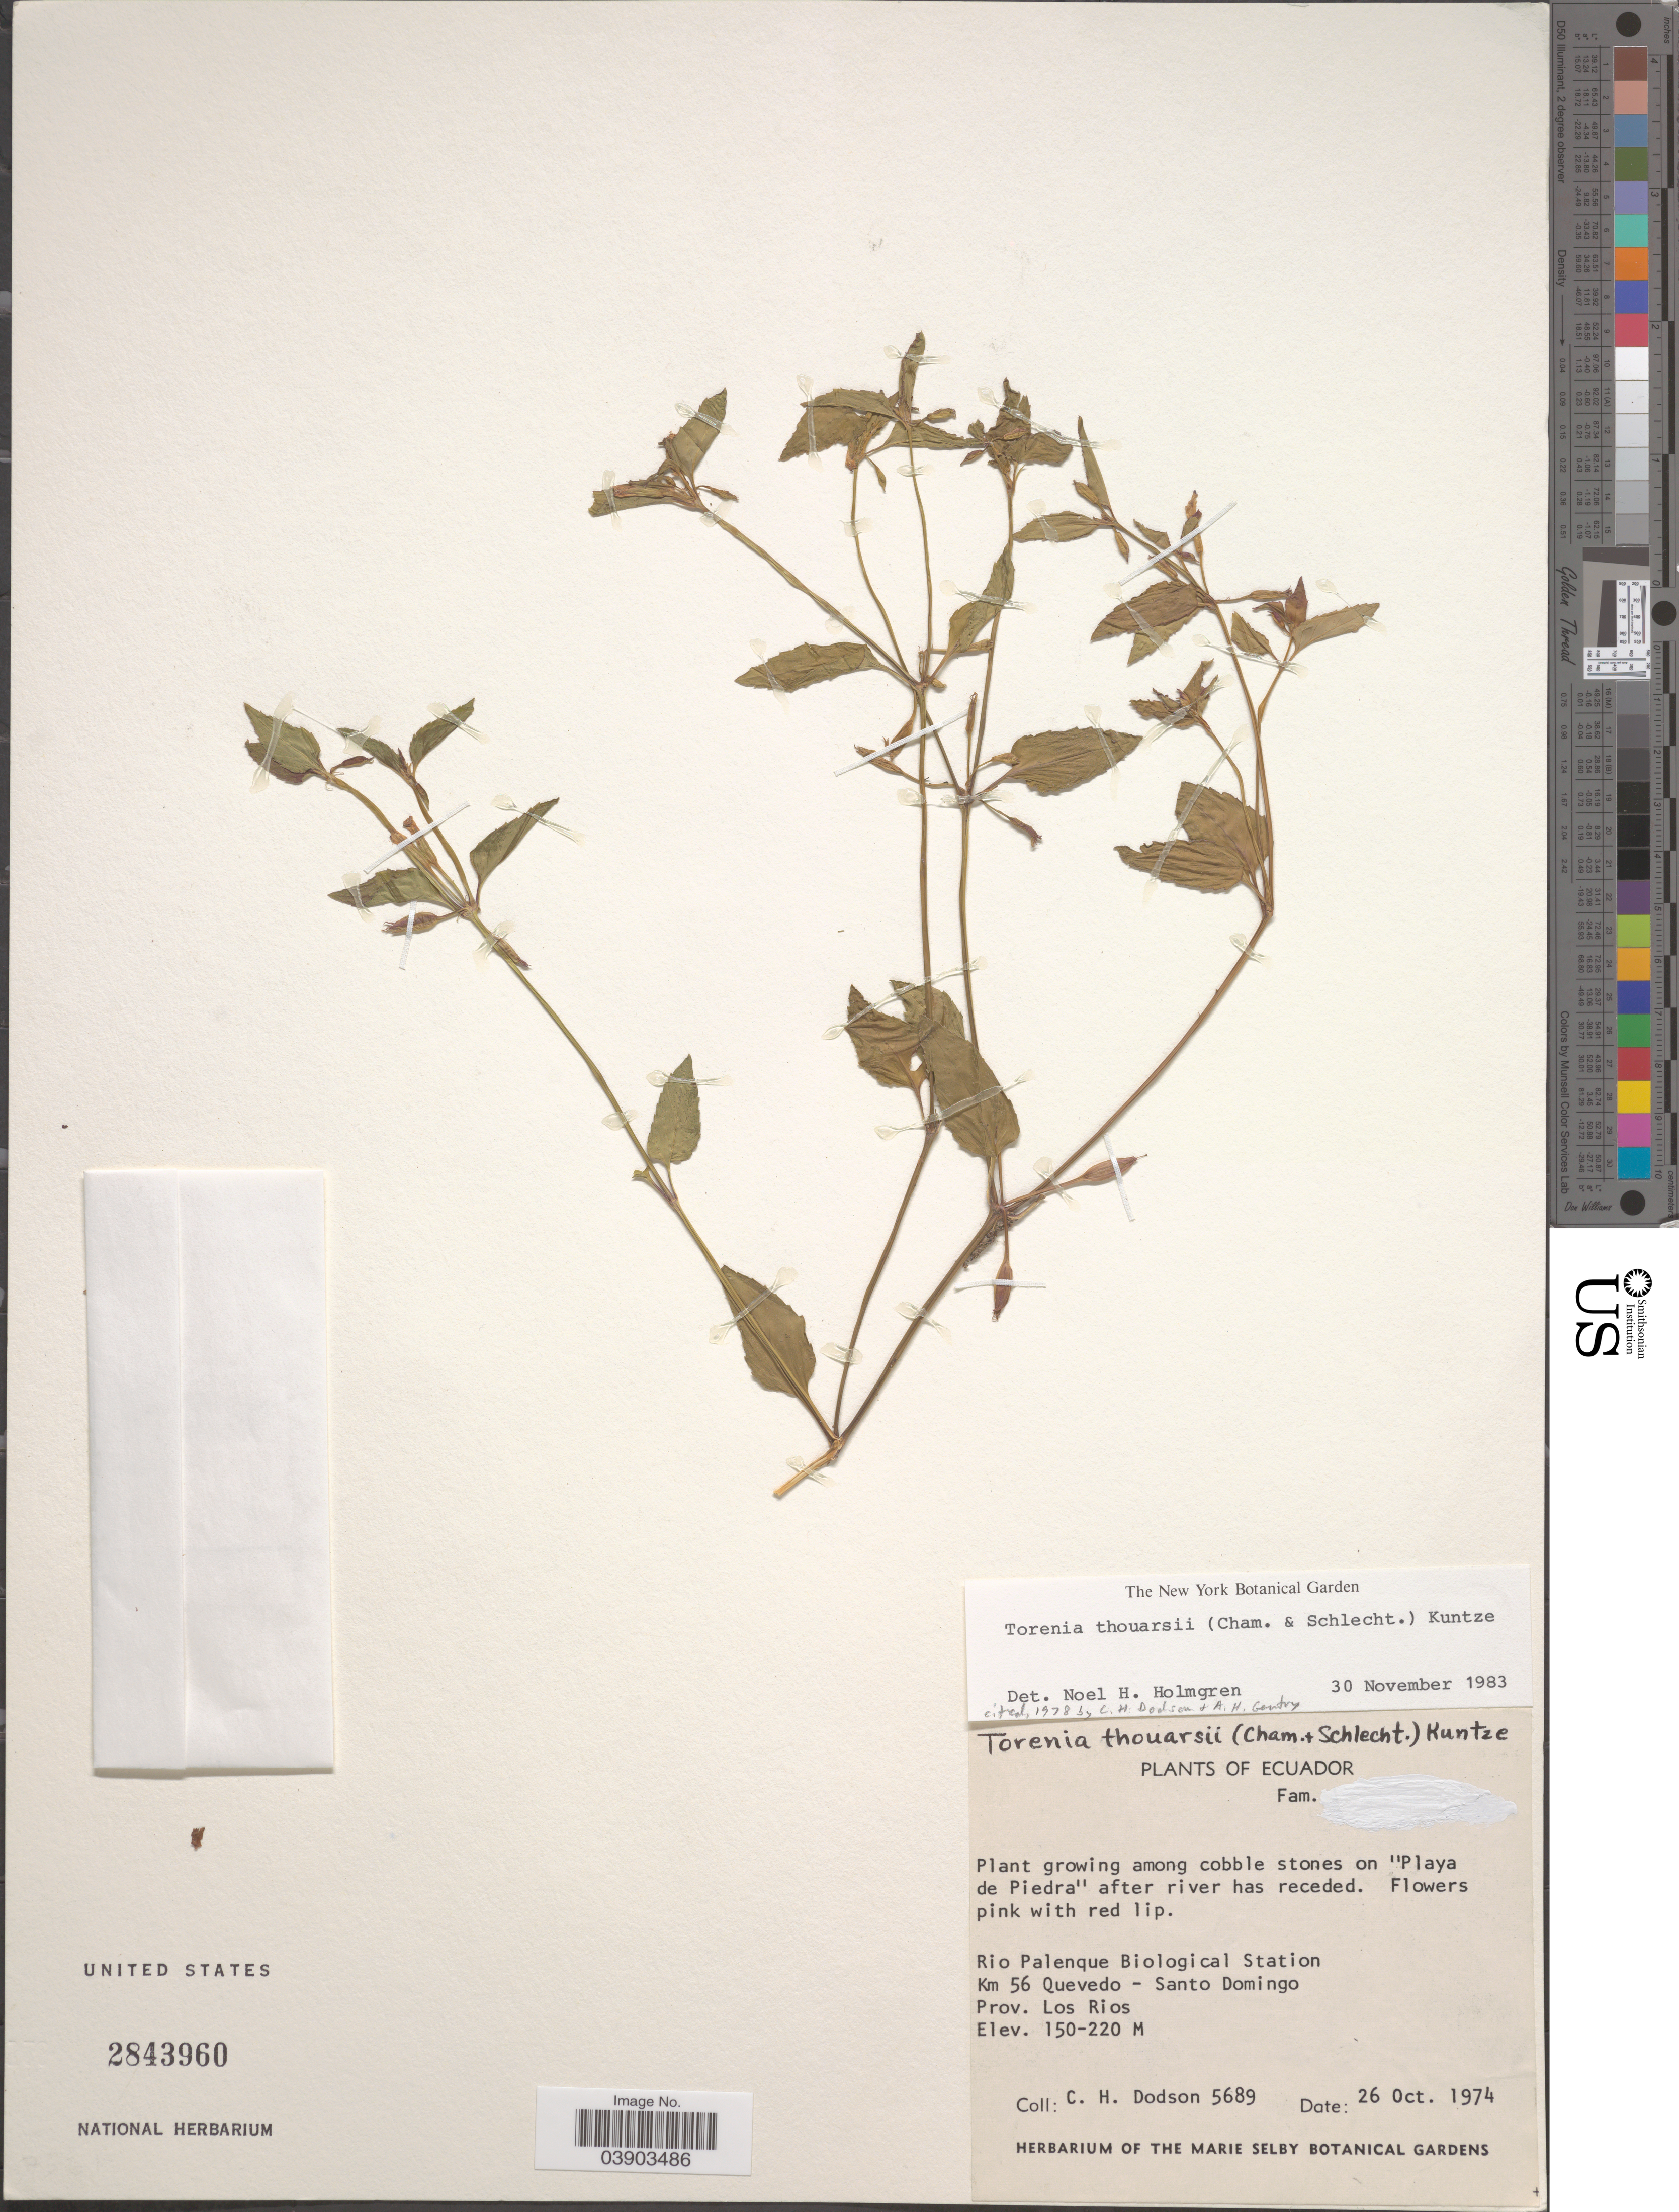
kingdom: Plantae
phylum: Tracheophyta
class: Magnoliopsida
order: Lamiales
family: Linderniaceae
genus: Torenia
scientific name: Torenia thouarsii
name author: (Cham. & Schltdl.) Kuntze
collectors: C. H. Dodson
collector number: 5689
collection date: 1974-10-26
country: Ecuador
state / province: Los Ríos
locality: Rio Palenque Biological Station. Km 56 Quevedo - Santo Domingo.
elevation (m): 150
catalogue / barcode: US 2843960